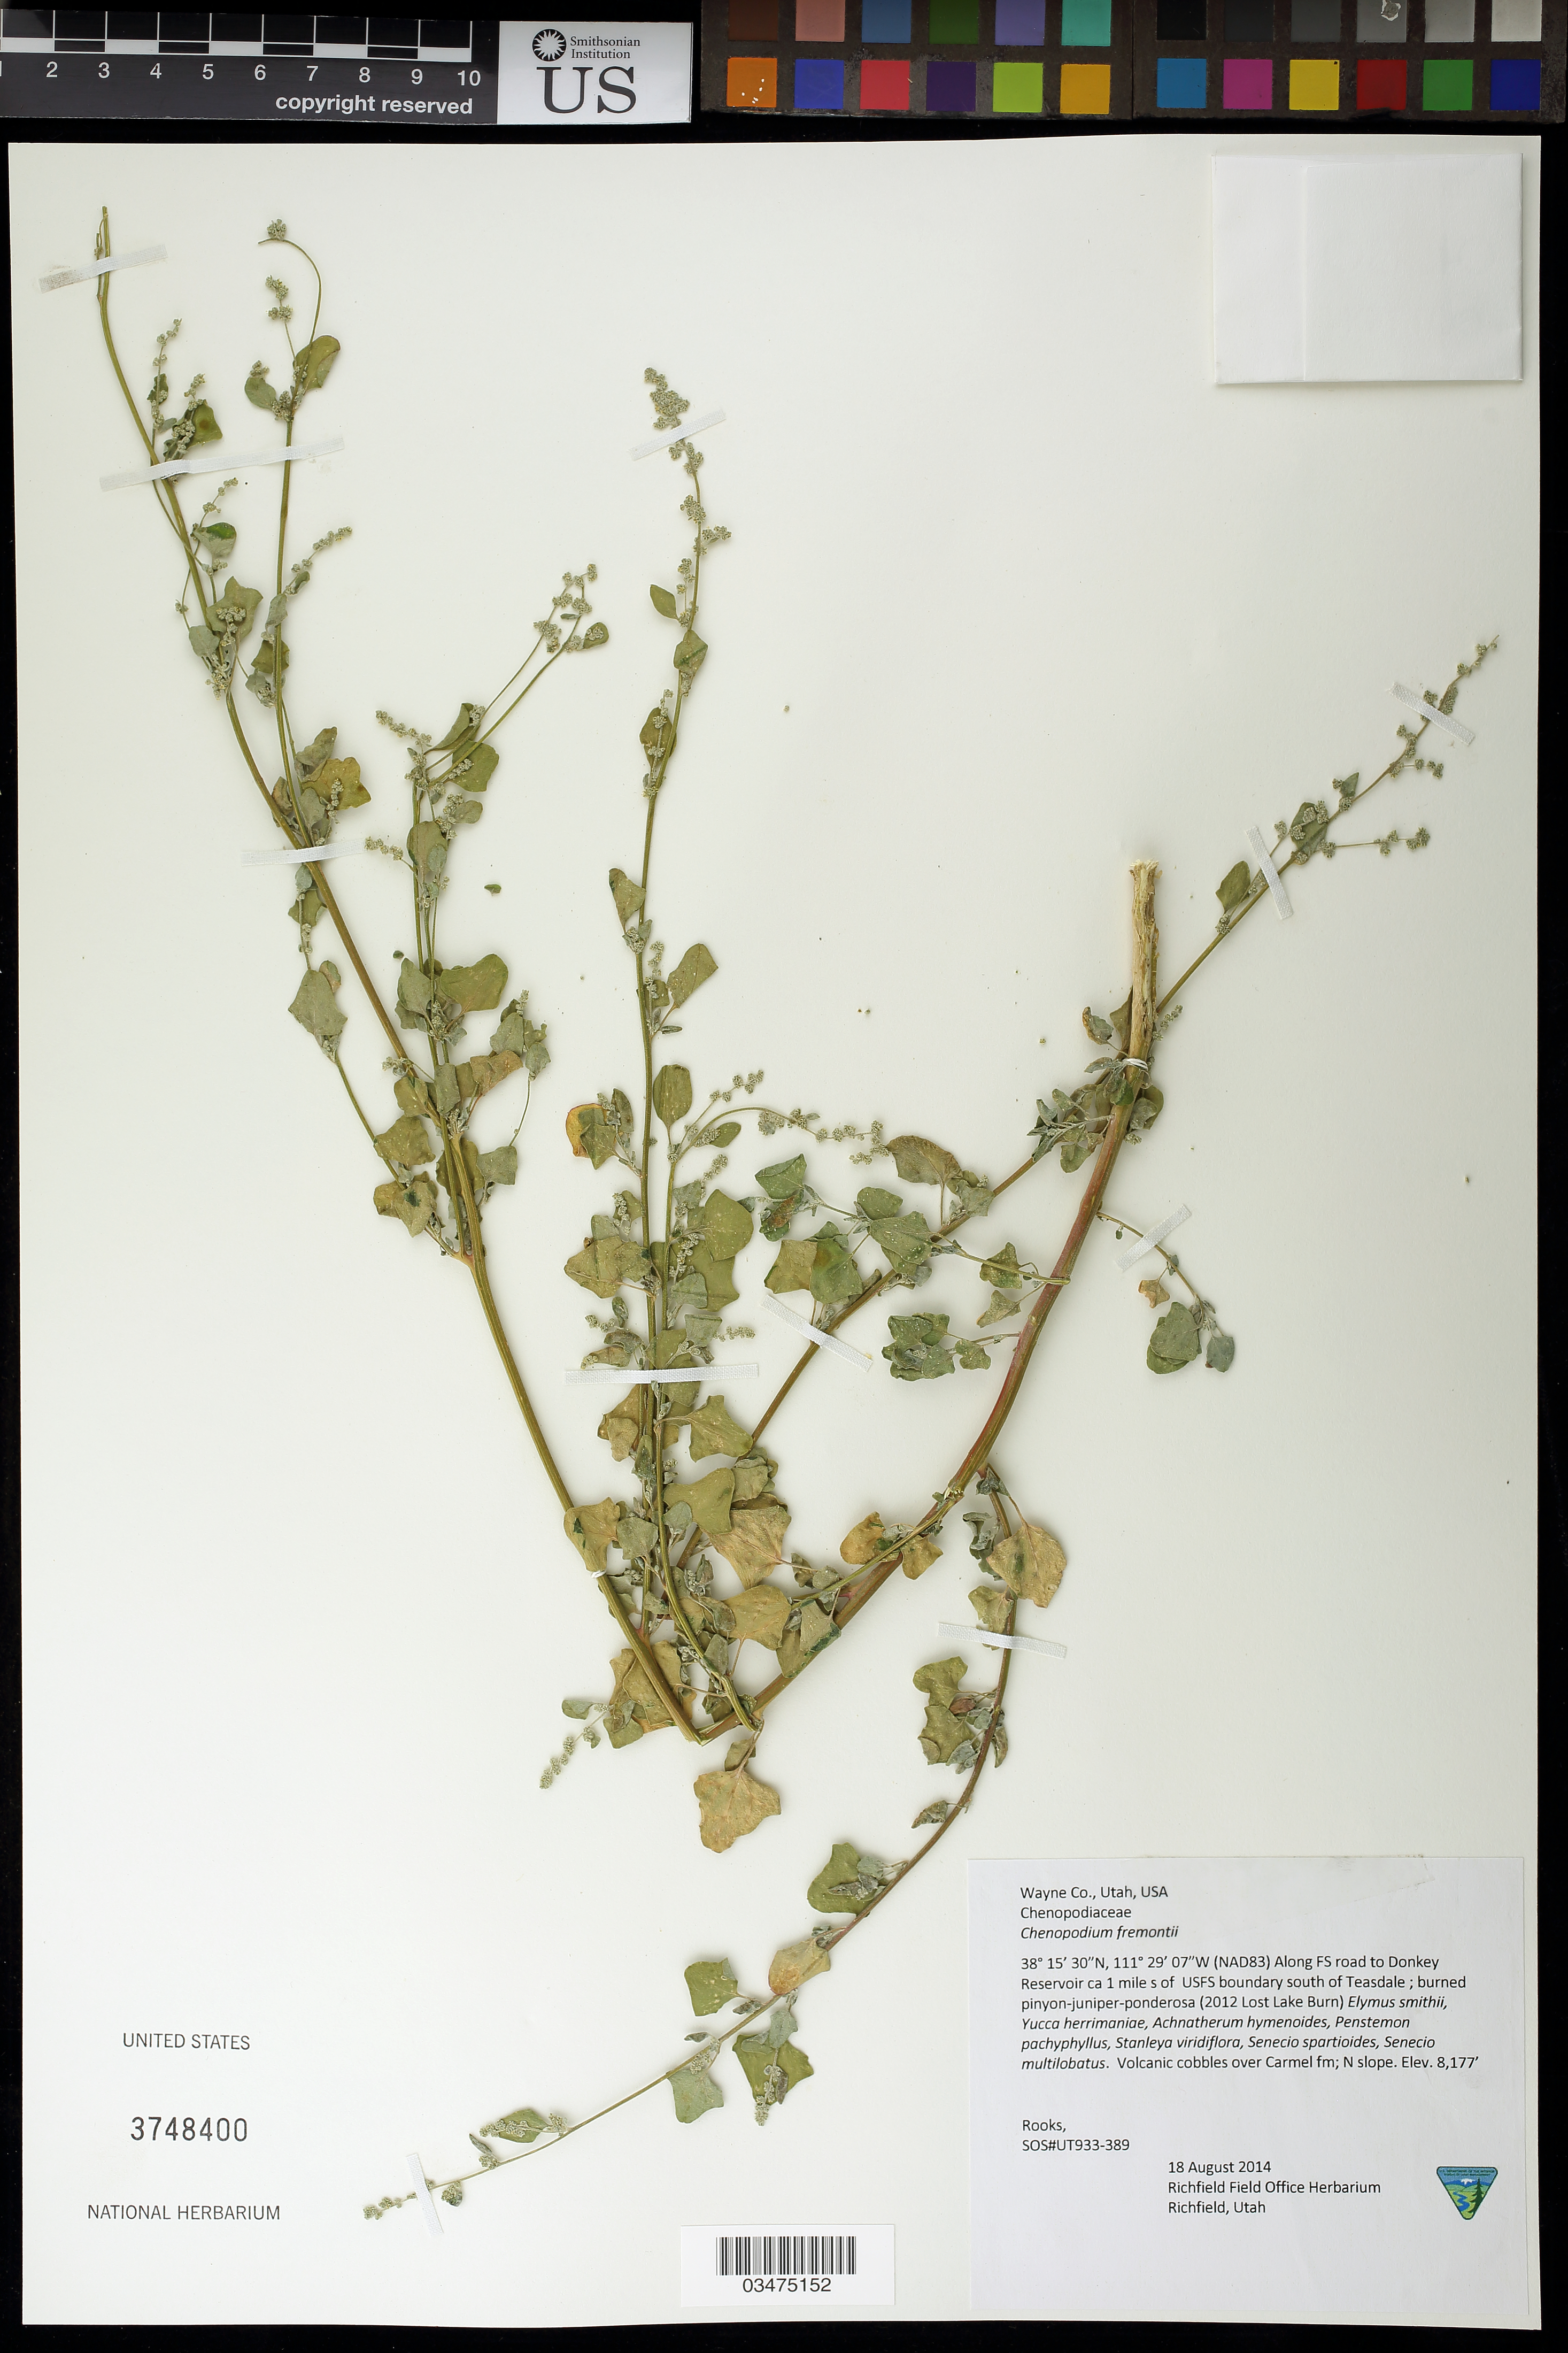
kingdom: Plantae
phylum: Tracheophyta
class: Magnoliopsida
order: Caryophyllales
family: Amaranthaceae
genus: Chenopodium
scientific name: Chenopodium fremontii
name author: S. Watson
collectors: -. Rooks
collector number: UT933-389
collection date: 2014-08-18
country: United States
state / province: Utah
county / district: Wayne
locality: Along FS road to Donkey Reservoir, 1 mi. S of USFS boundary S of Teasdale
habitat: Volcanic cobbles over Carmel fm. Burned pinyon-juniper ponderosa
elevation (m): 2492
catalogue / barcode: US 3748400